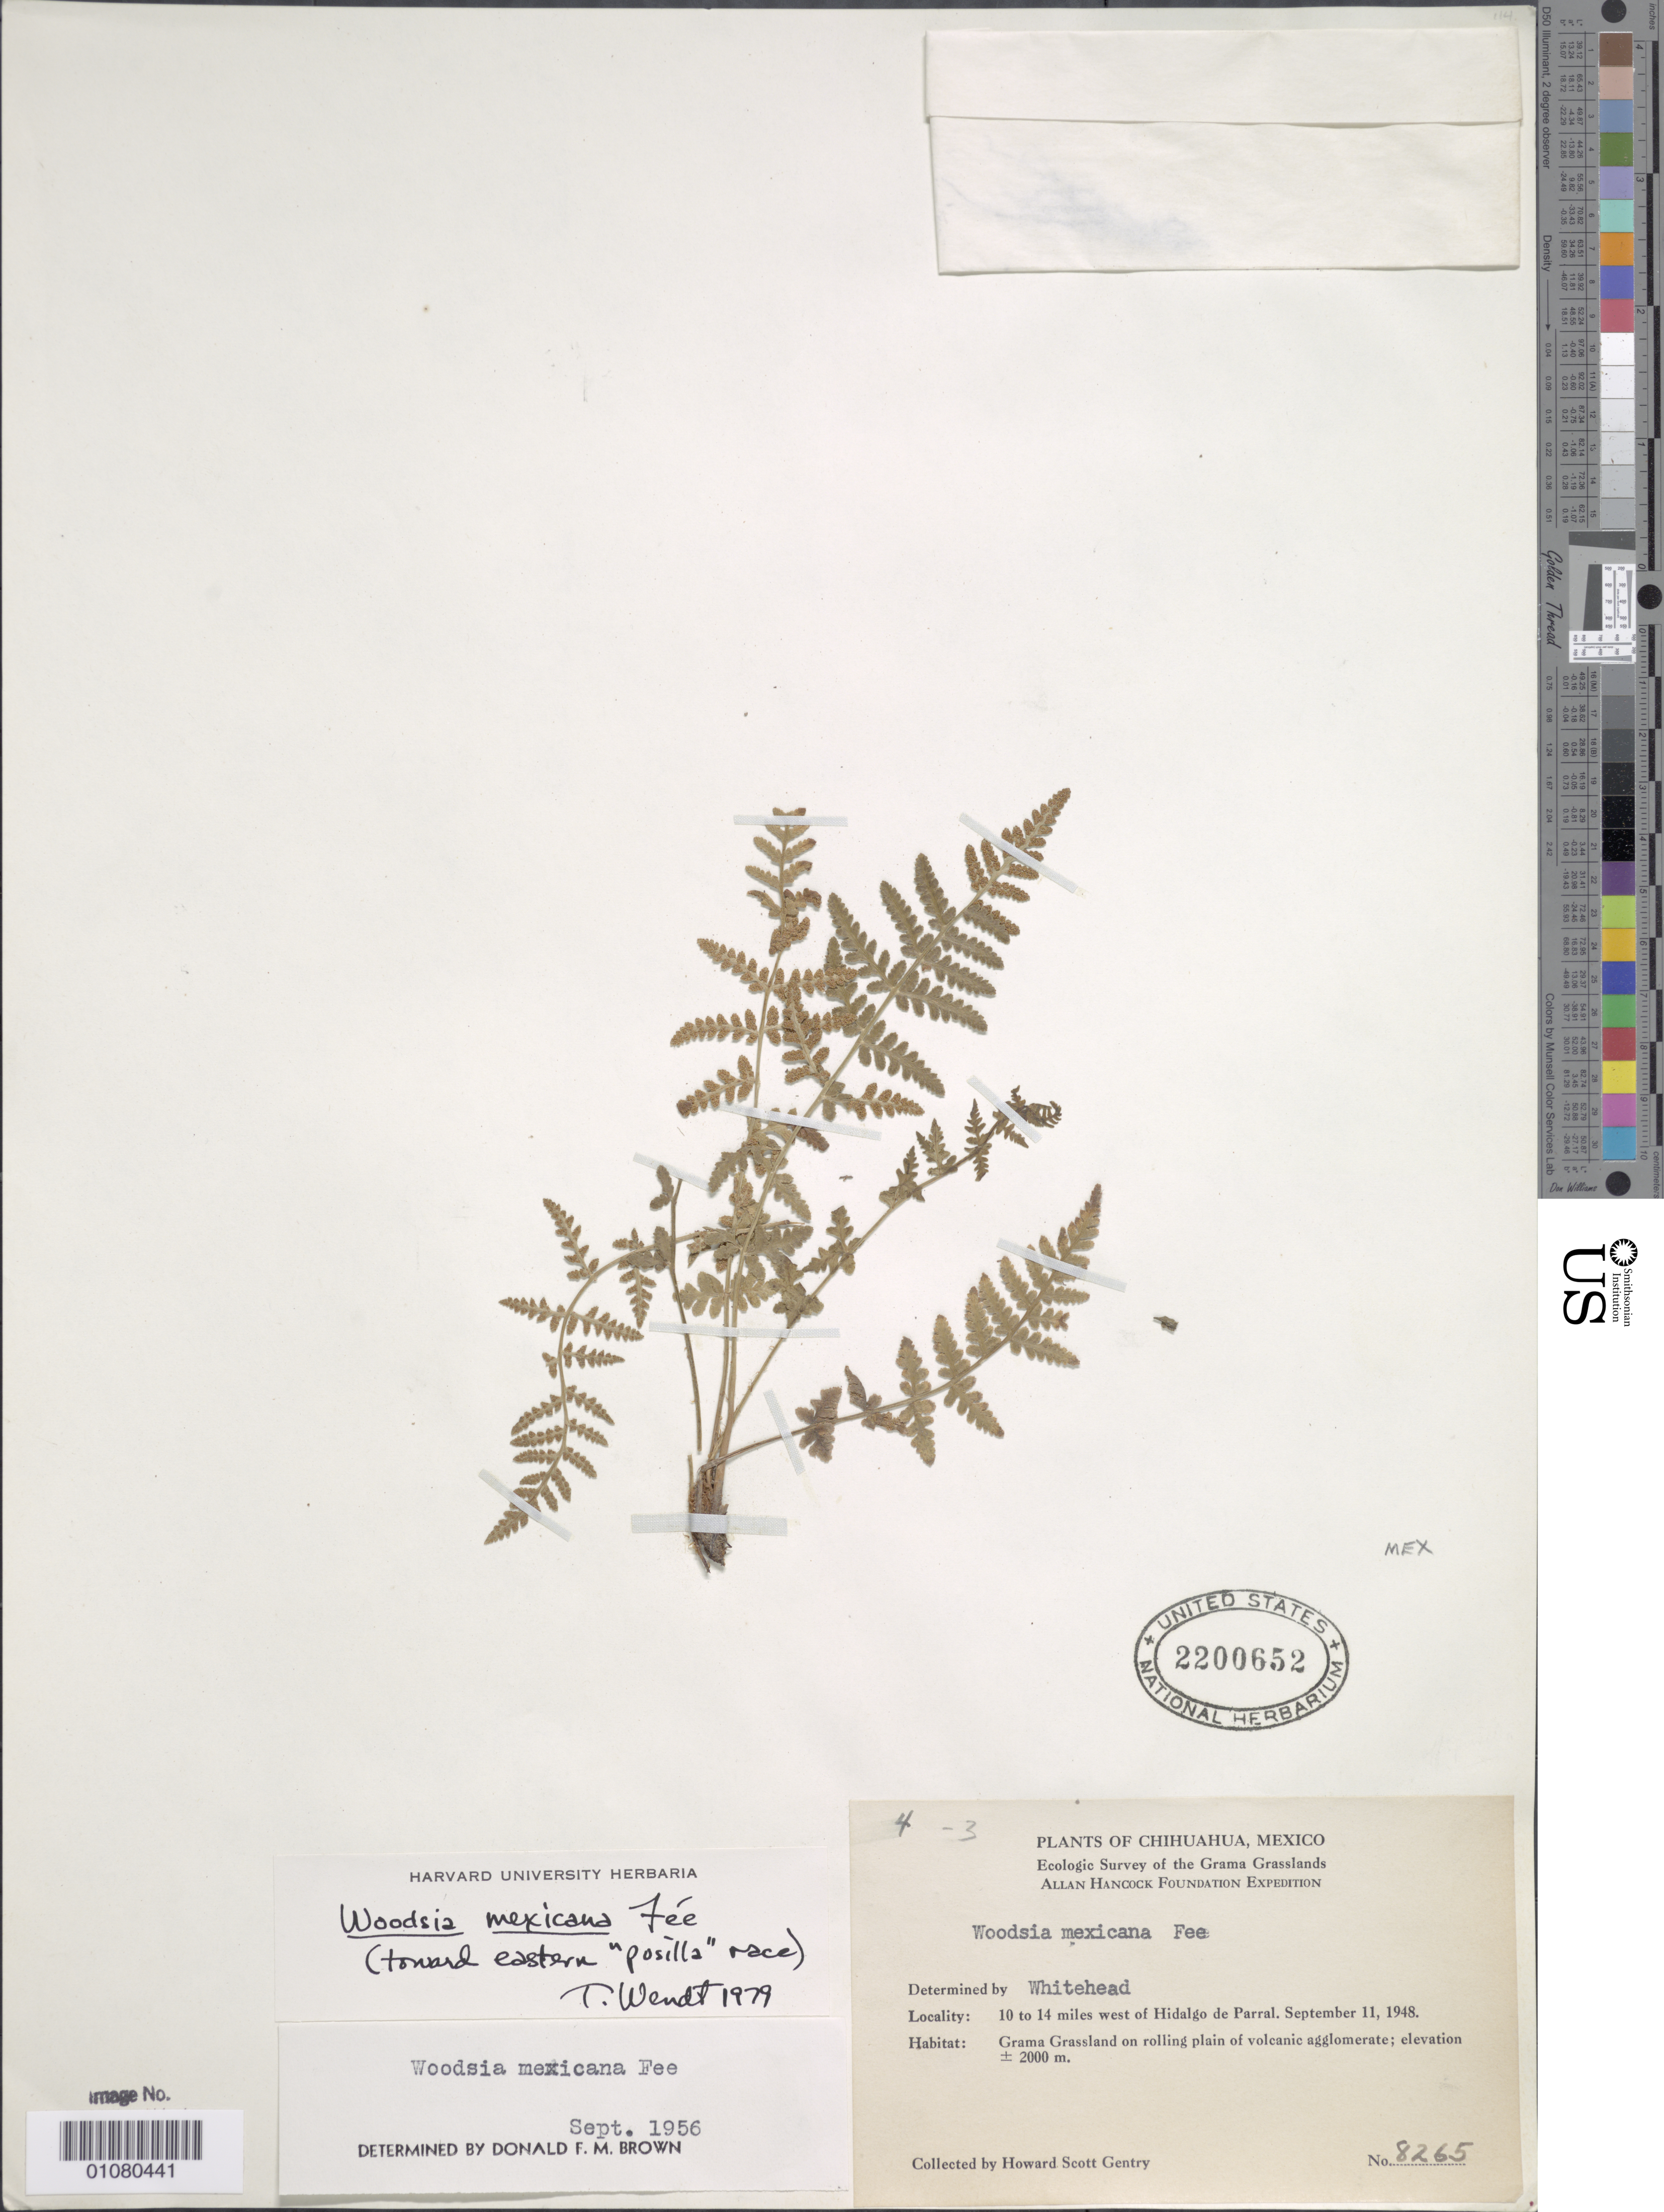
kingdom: Plantae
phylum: Tracheophyta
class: Polypodiopsida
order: Polypodiales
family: Woodsiaceae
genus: Woodsia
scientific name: Woodsia mexicana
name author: Fée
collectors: H. S. Gentry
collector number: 8265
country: Mexico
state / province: Chihuahua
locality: W of Hidalgo de Parral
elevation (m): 2000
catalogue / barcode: US 2200652